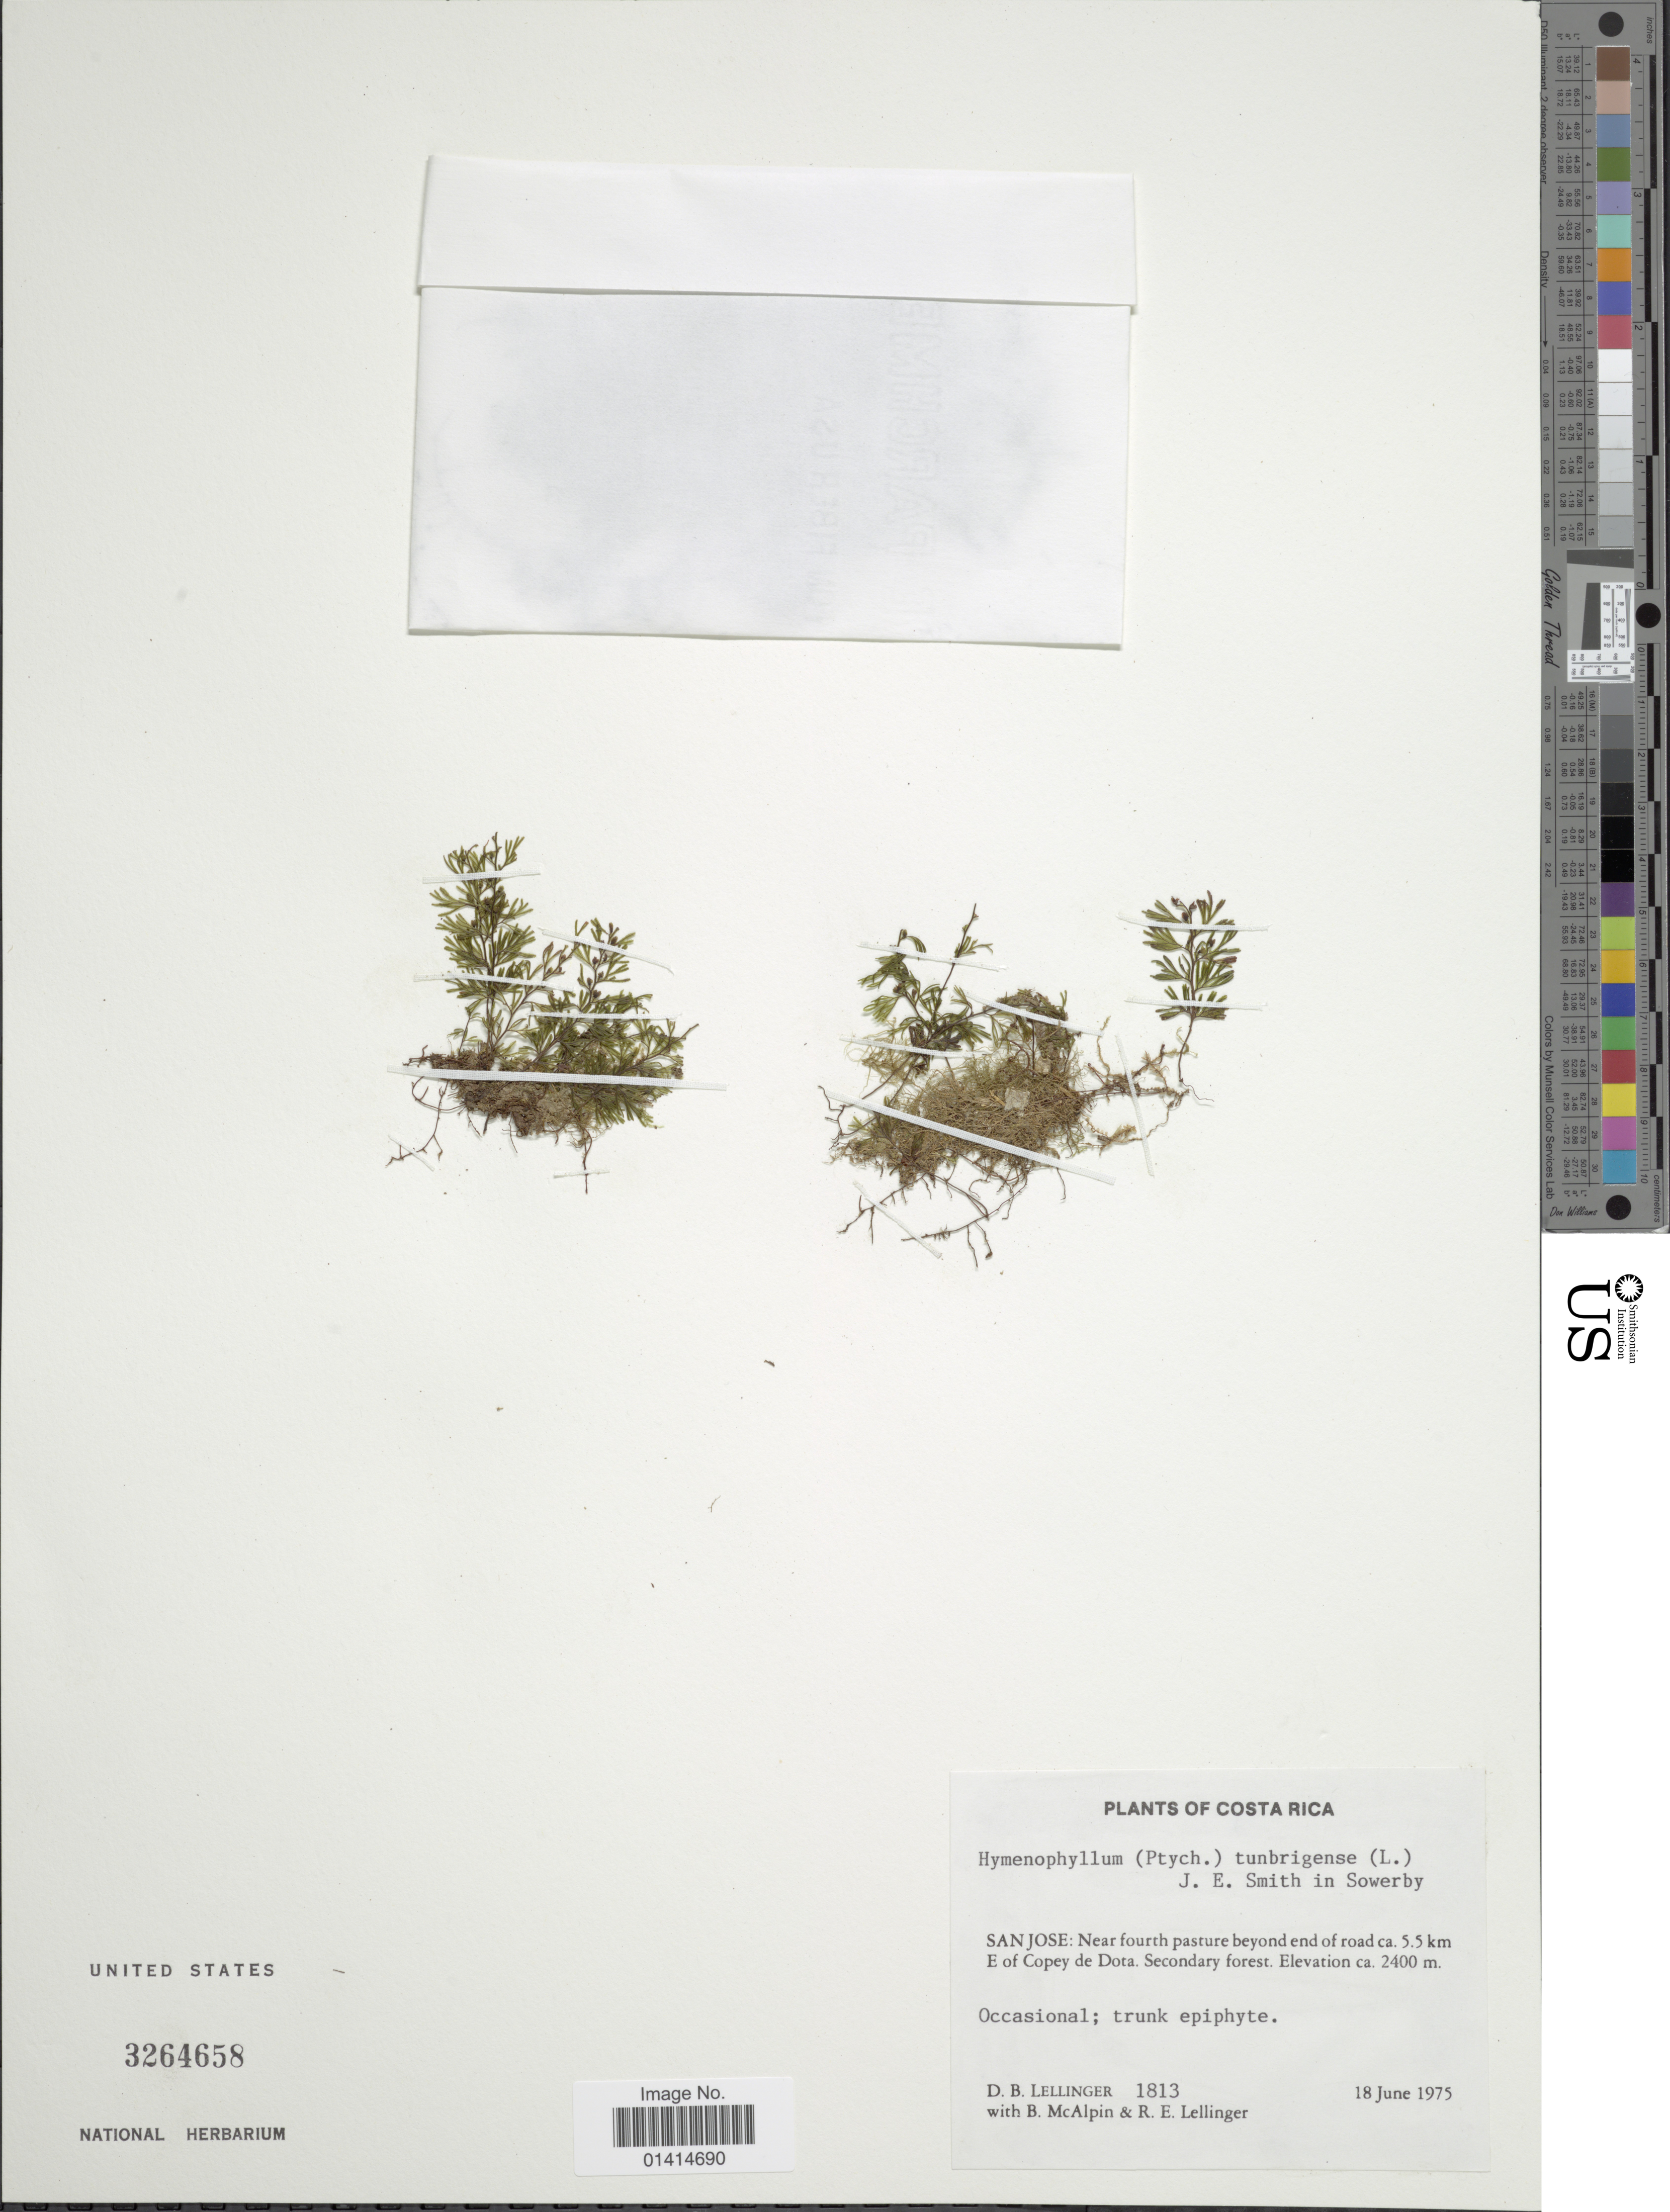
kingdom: Plantae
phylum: Tracheophyta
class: Polypodiopsida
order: Hymenophyllales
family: Hymenophyllaceae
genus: Hymenophyllum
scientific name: Hymenophyllum tunbrigense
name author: (L.) Small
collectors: D. B. Lellinger, B. Mcalpin & R. E. Lellinger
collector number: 1813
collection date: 1975-06-18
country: Costa Rica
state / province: San José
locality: Near fourth pasture beyond end of road ca 5.5 km E of Copey de Dota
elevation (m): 2400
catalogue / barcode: US 3264658